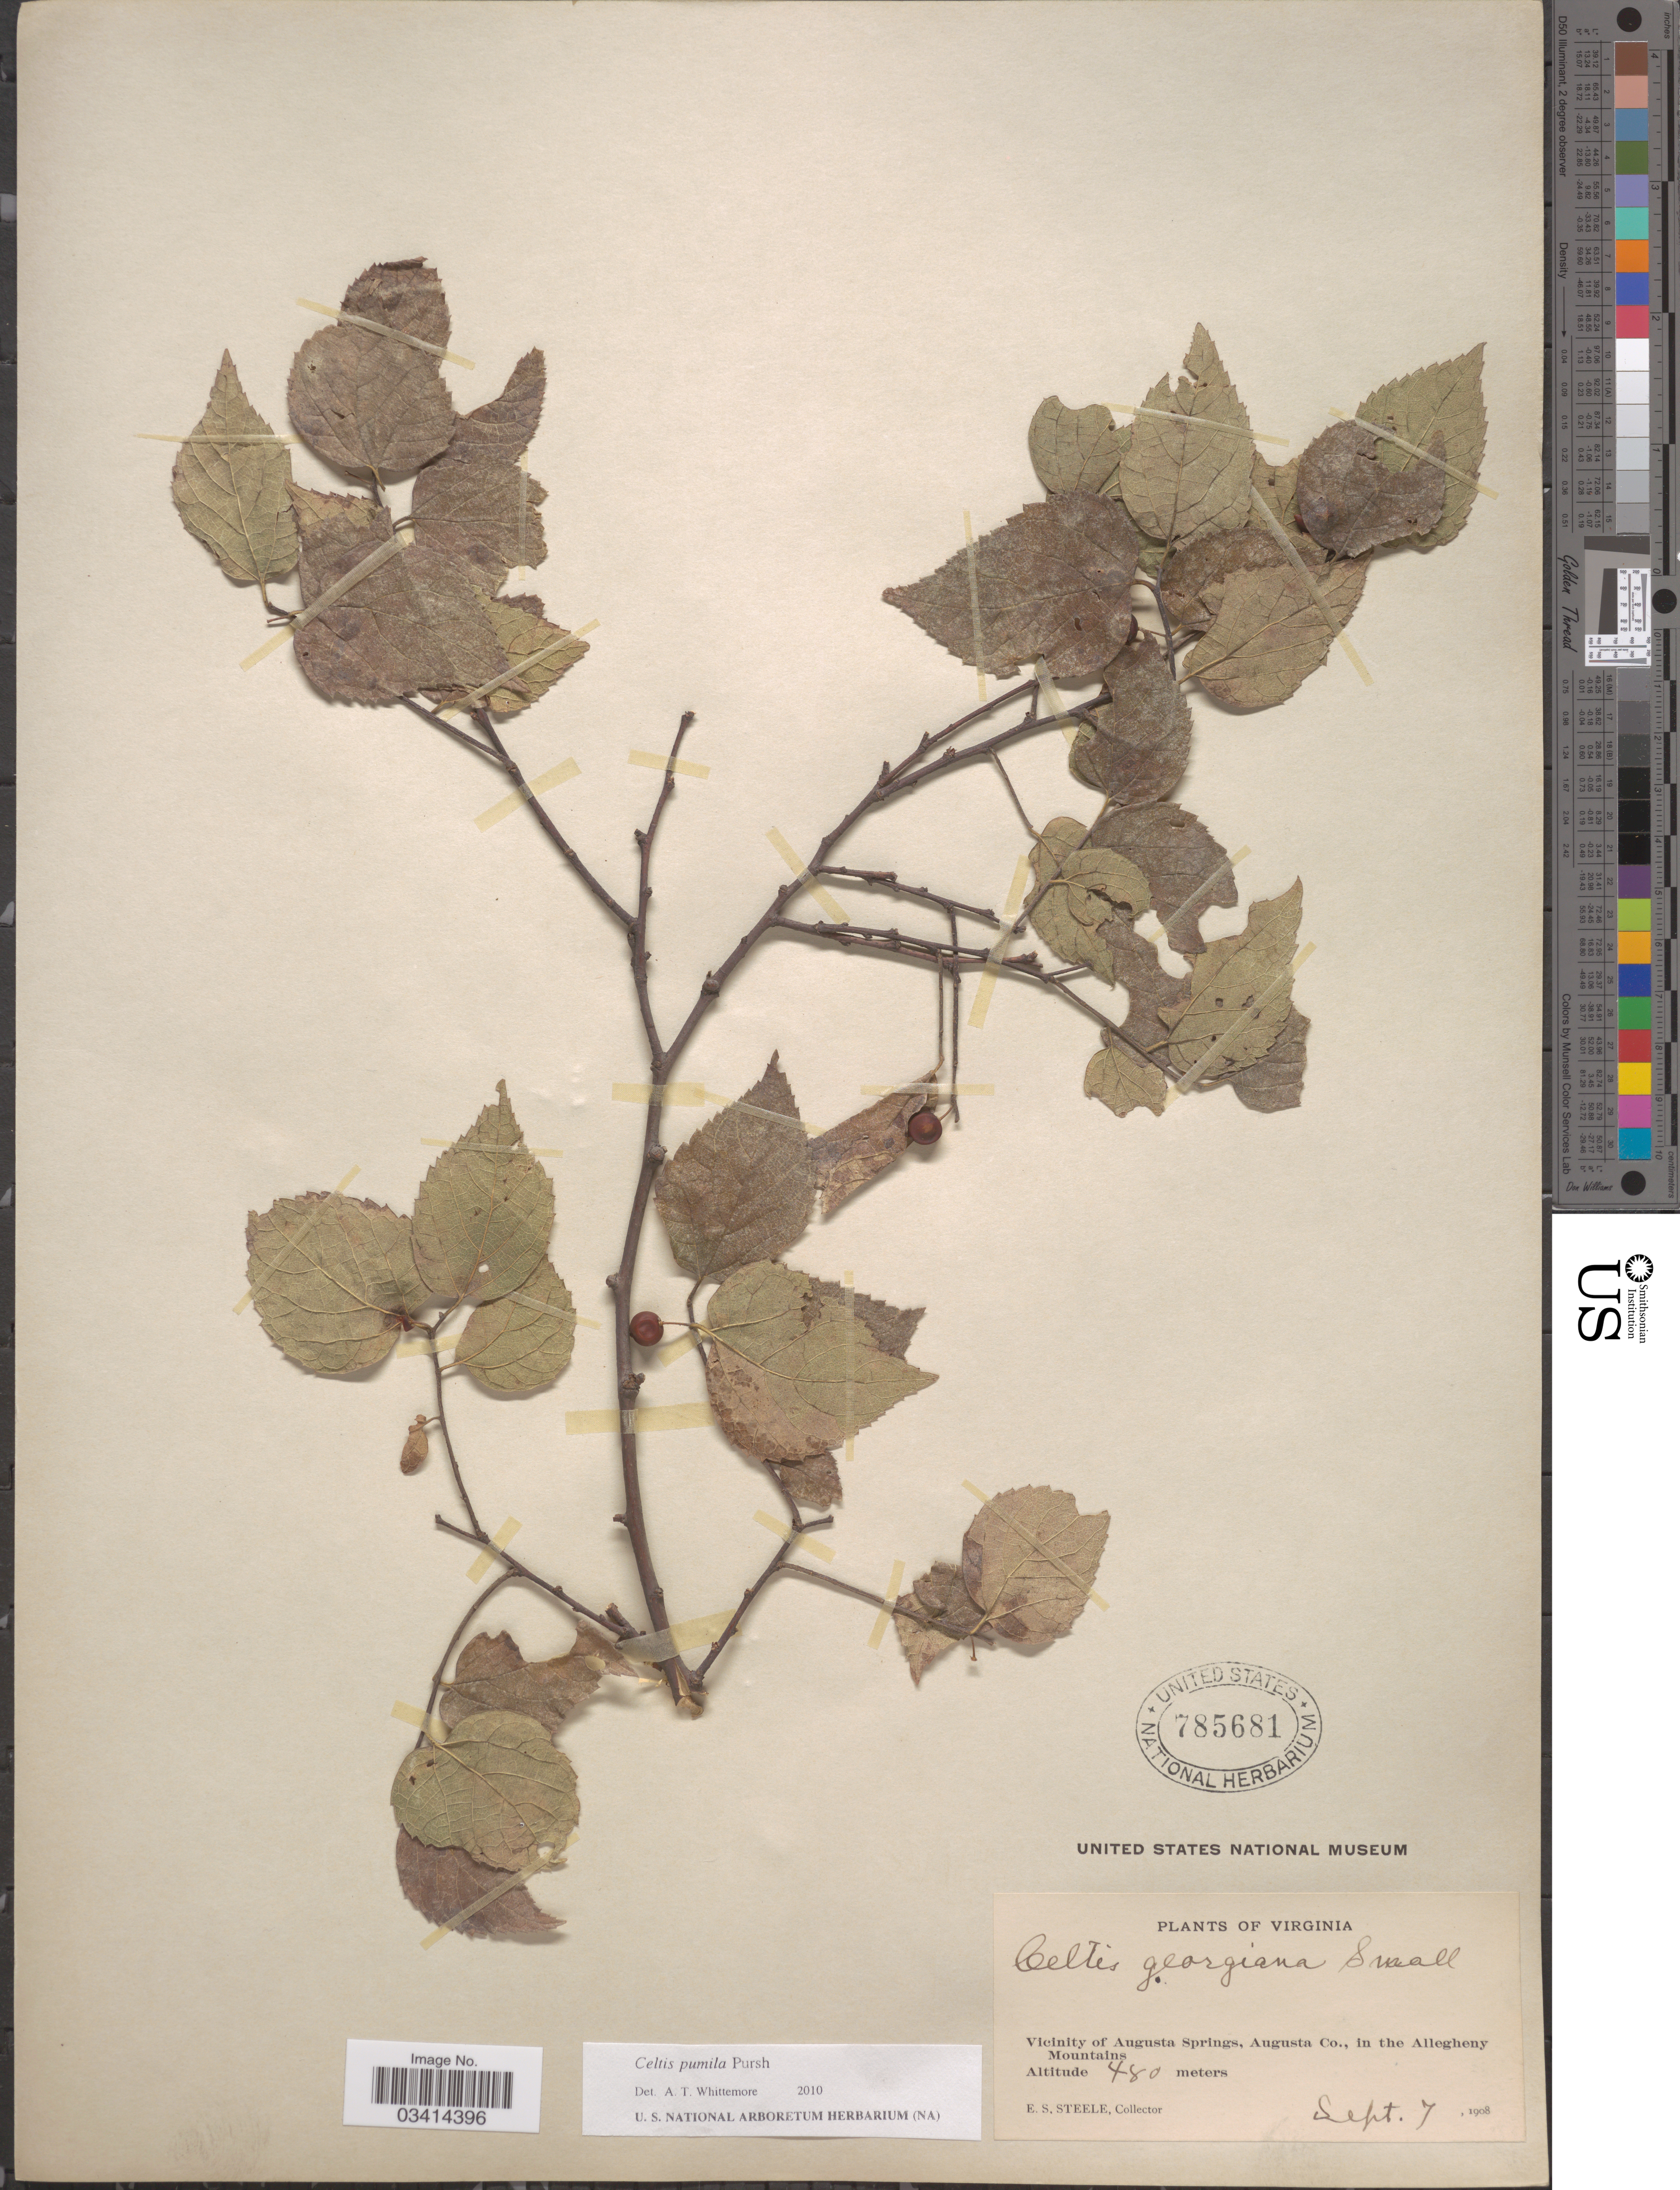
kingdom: Plantae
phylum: Tracheophyta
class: Magnoliopsida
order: Rosales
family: Cannabaceae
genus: Celtis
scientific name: Celtis tenuifolia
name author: Nutt.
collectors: E. Steele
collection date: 1908-09-07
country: United States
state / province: Virginia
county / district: Augusta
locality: Vicinity of Augusta Springs, Augusta Co., in the Allegheny Mountains.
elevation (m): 480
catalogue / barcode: US 785681